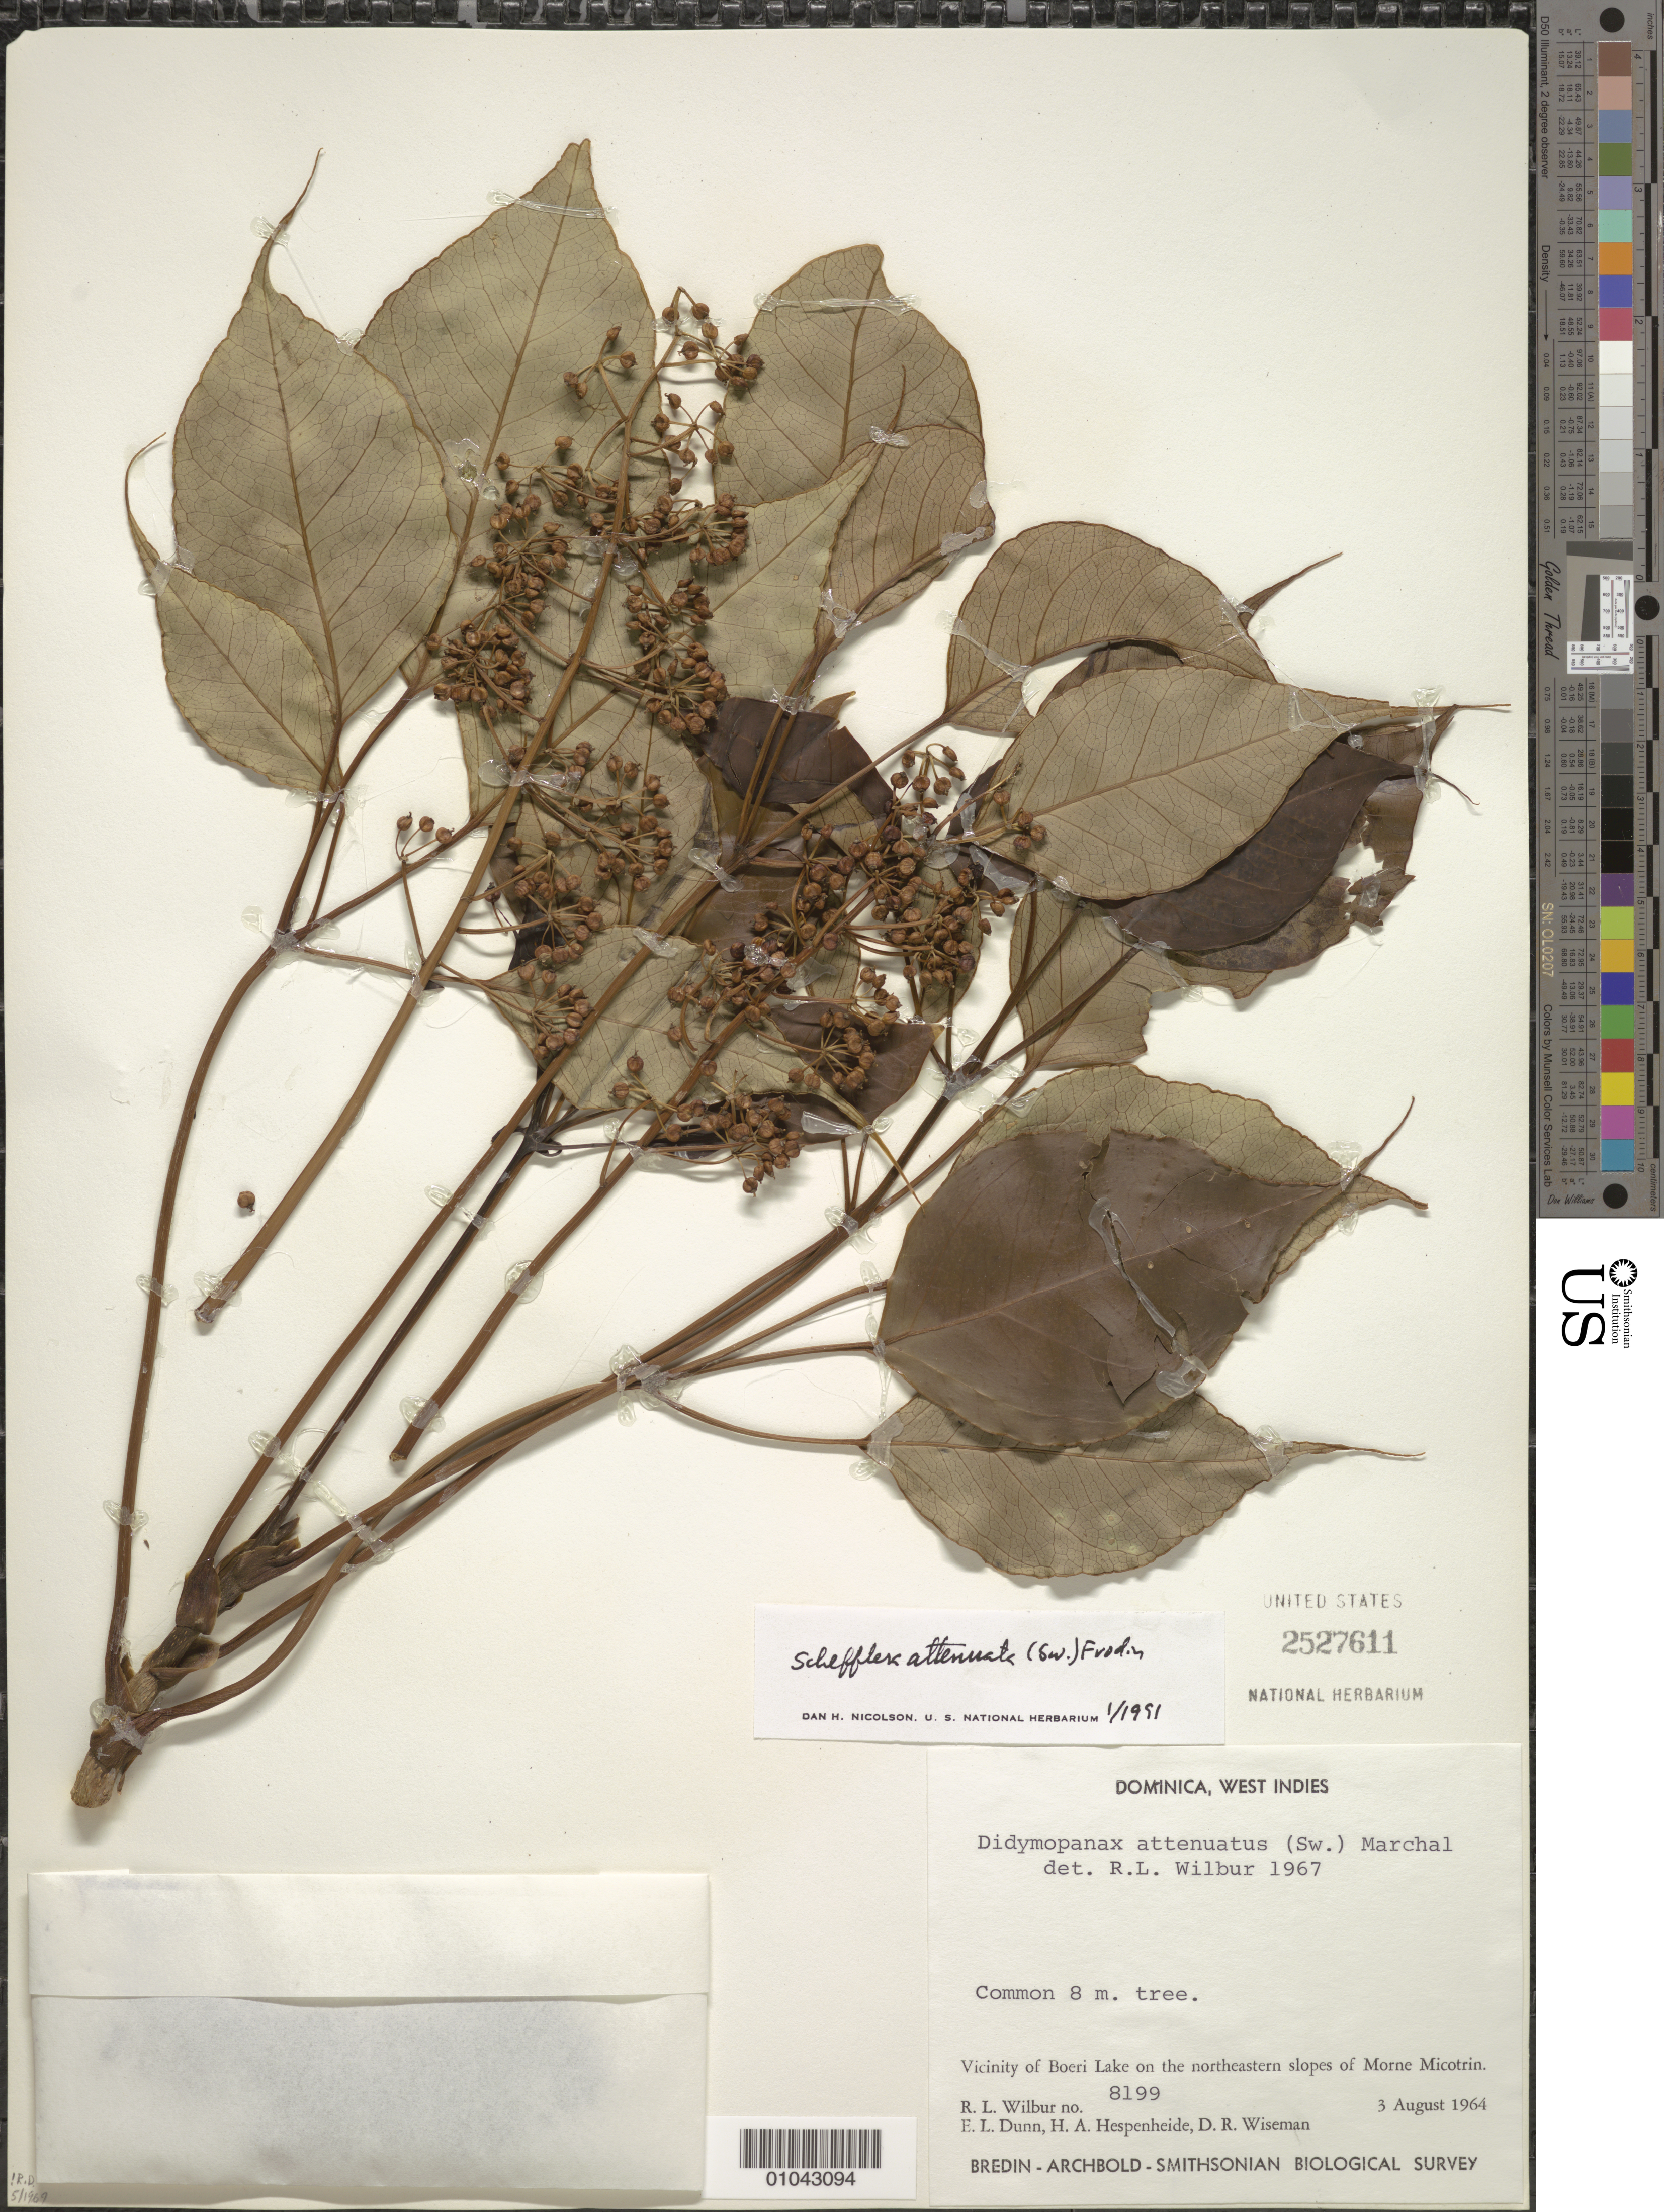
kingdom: Plantae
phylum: Tracheophyta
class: Magnoliopsida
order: Apiales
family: Araliaceae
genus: Schefflera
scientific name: Schefflera attenuata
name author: (Sw.) Frodin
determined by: Nicolson, Dan H.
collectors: R. L. Wilbur, H. A. Hespenheide & D. R. Wiseman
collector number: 8199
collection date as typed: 03 Aug 1964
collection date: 1964-08-03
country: Dominica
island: Dominica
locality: Morne Micotrin, vicinity of Boeri Lake on the northeastern slopes of morne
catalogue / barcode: US 2527611